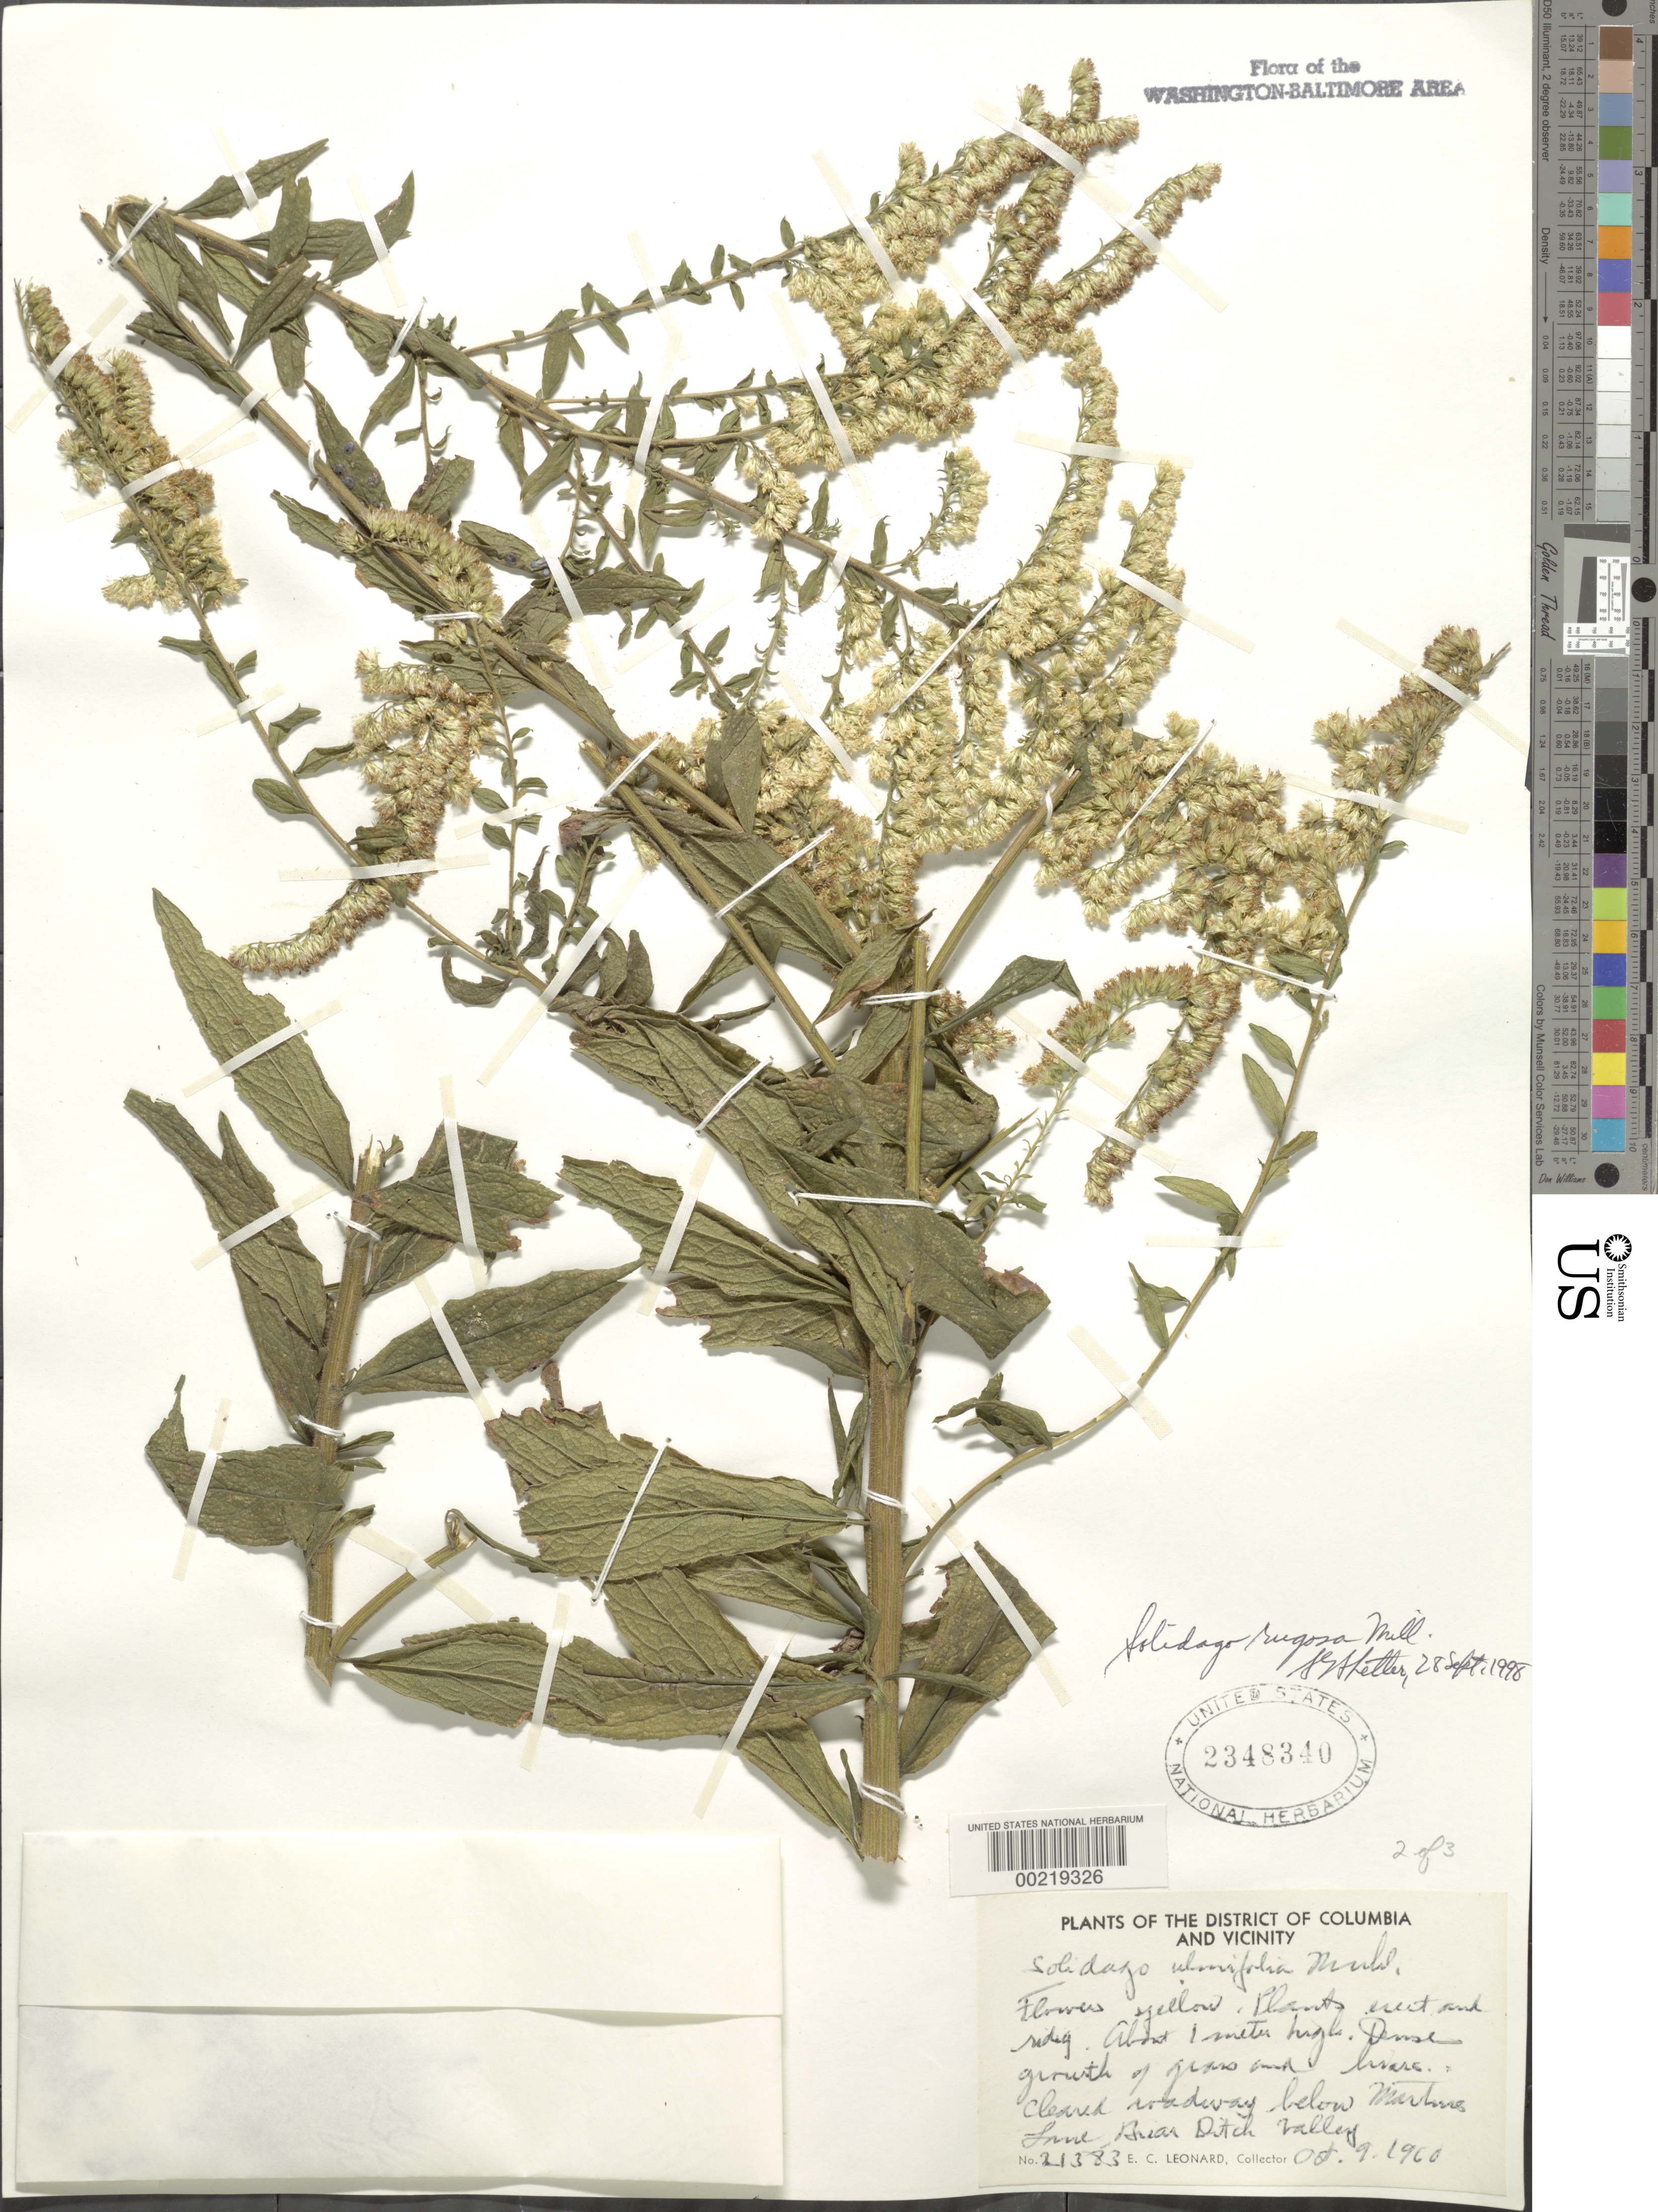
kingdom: Plantae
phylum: Tracheophyta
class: Magnoliopsida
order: Asterales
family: Asteraceae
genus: Solidago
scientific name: Solidago rugosa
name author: Mill.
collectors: E. C. Leonard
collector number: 21383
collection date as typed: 09 Oct 1960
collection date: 1960-10-09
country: United States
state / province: Maryland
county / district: Prince George's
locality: Briar Ditch Valley below Martins Lane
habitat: Weedy roadside clearing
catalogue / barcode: US 2348340